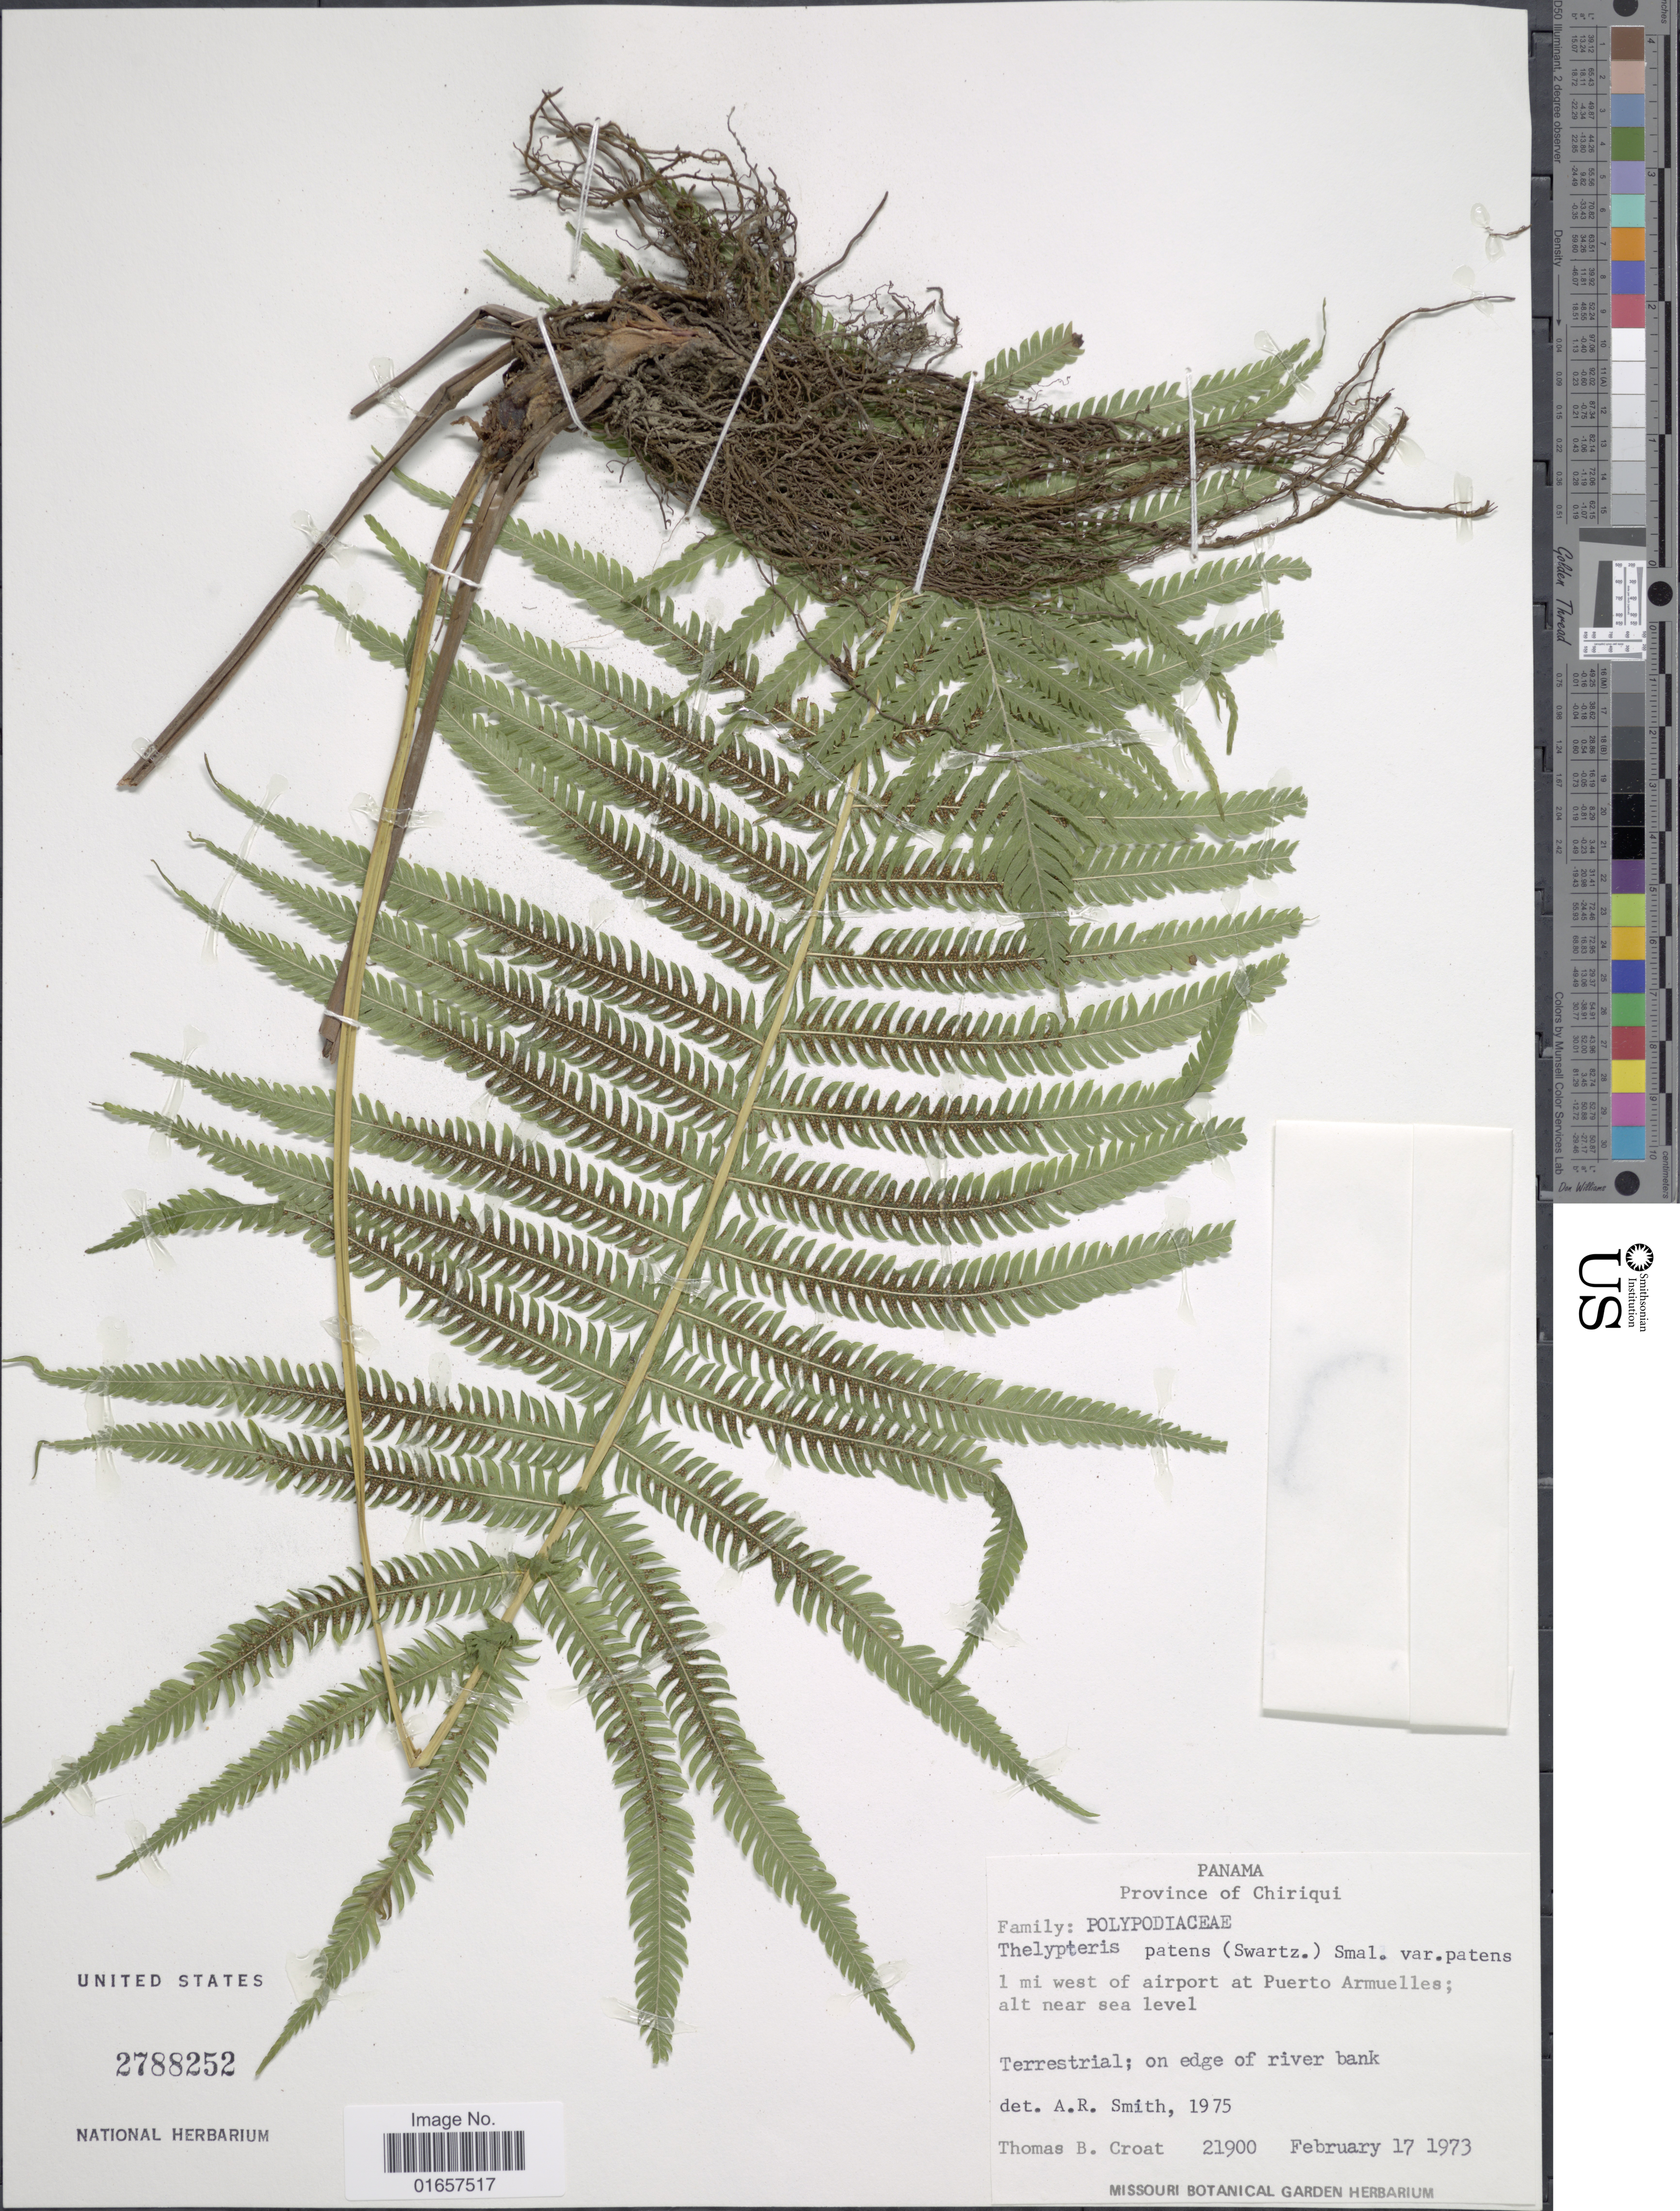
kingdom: Plantae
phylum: Tracheophyta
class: Polypodiopsida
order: Polypodiales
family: Thelypteridaceae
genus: Christella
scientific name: Christella patens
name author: (Sw.) Holttum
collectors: T. B. Croat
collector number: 21900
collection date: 1973-02-17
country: Panama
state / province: Chiriqui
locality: Panama, Province of Chiriqui 1 mi west of airport at Puerto Armuelles.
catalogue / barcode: US 2788252